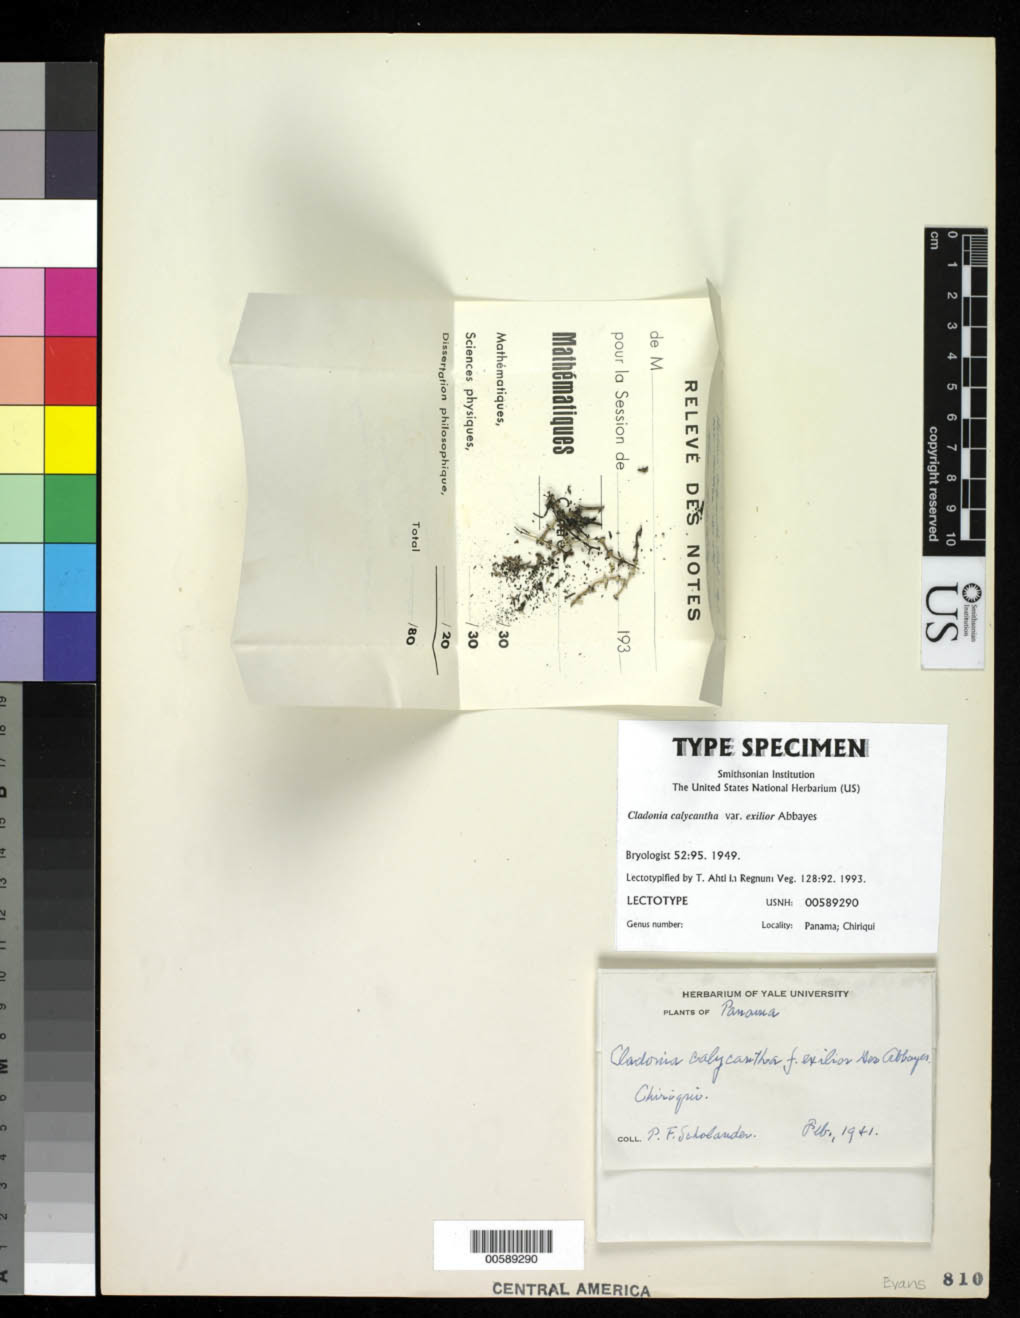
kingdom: Fungi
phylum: Ascomycota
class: Lecanoromycetes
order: Lecanorales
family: Cladoniaceae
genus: Cladonia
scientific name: Cladonia calycantha var. exilior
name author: Abbayes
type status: Lectotype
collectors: P. Scholander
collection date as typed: Feb 1941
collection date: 1941-02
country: Panama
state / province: Chiriquí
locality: Chiriqui Volcano.